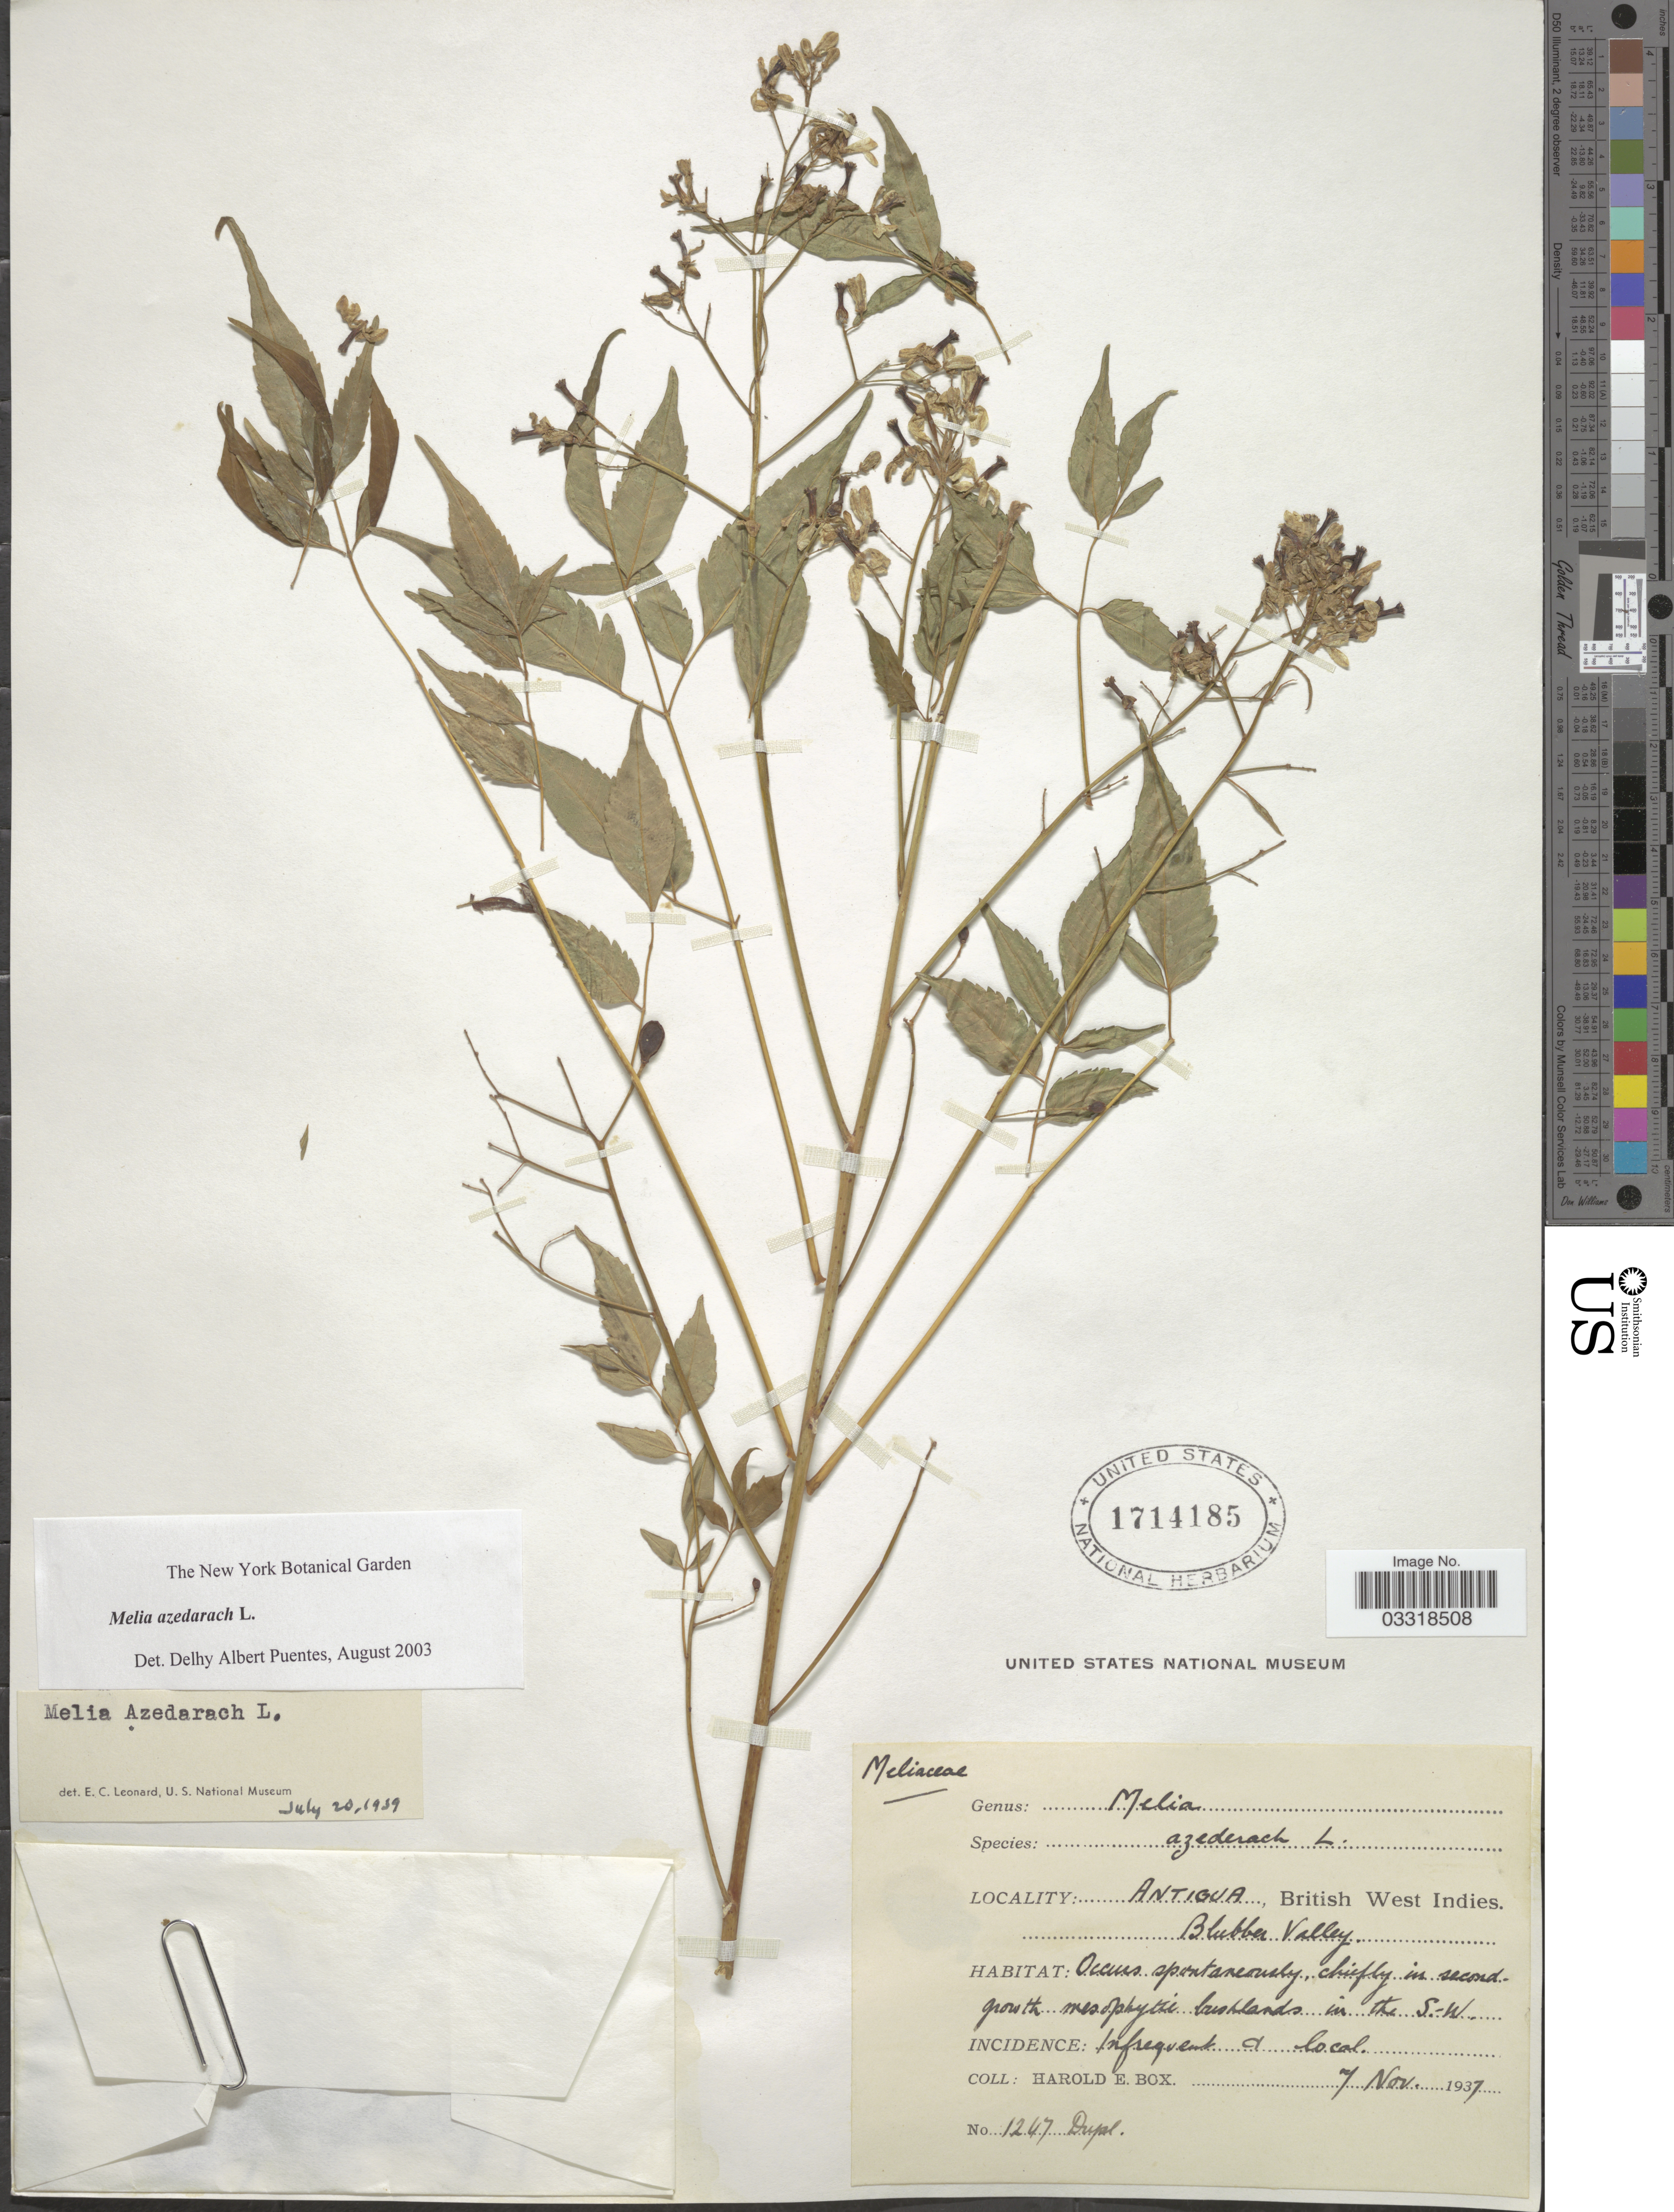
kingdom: Plantae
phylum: Tracheophyta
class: Magnoliopsida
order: Sapindales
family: Meliaceae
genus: Melia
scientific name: Melia azedarach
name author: L.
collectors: H. E. Box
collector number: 1247 Dupl.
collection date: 1937-11-07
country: Antigua and Barbuda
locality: Antigua. British West Indies. Blubba Valley. Bushlands in the S-W.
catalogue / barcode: US 1714185